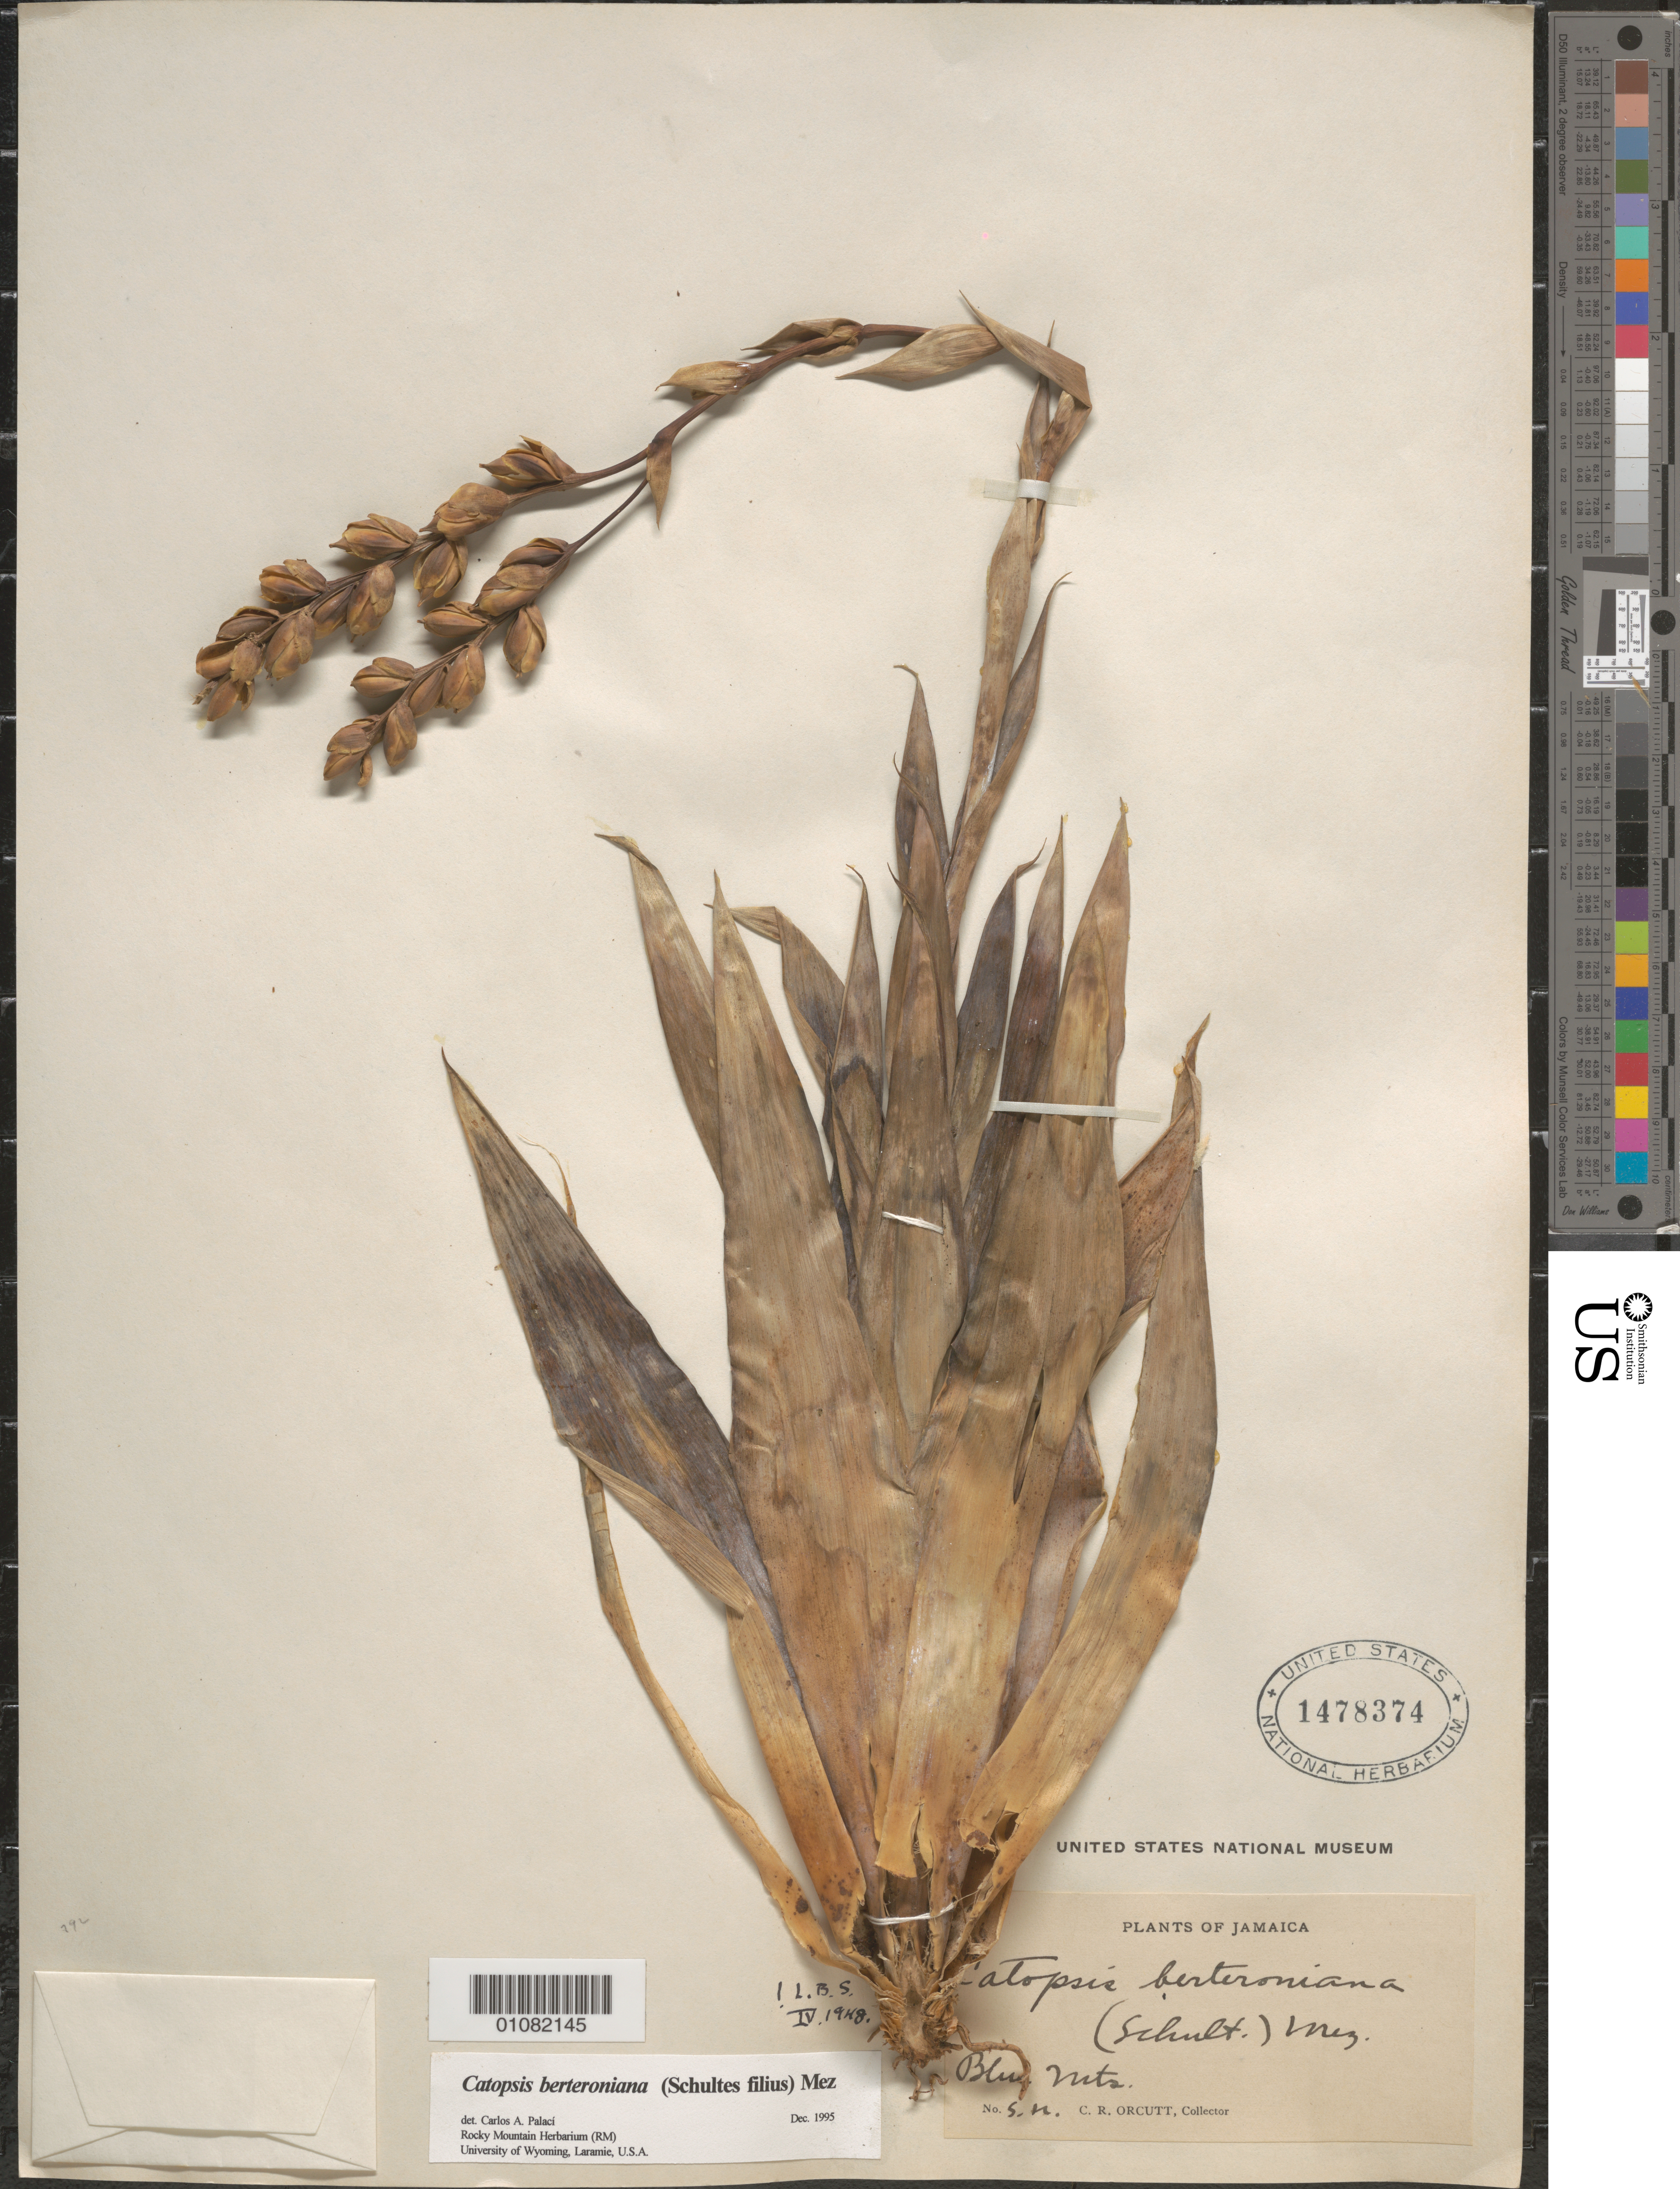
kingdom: Plantae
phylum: Tracheophyta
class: Liliopsida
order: Poales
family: Bromeliaceae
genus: Catopsis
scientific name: Catopsis berteroniana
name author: (Schult. & Schult. f.) Mez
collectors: C. R. Orcutt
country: Jamaica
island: Jamaica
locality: Blue Mts.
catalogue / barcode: US 1478374